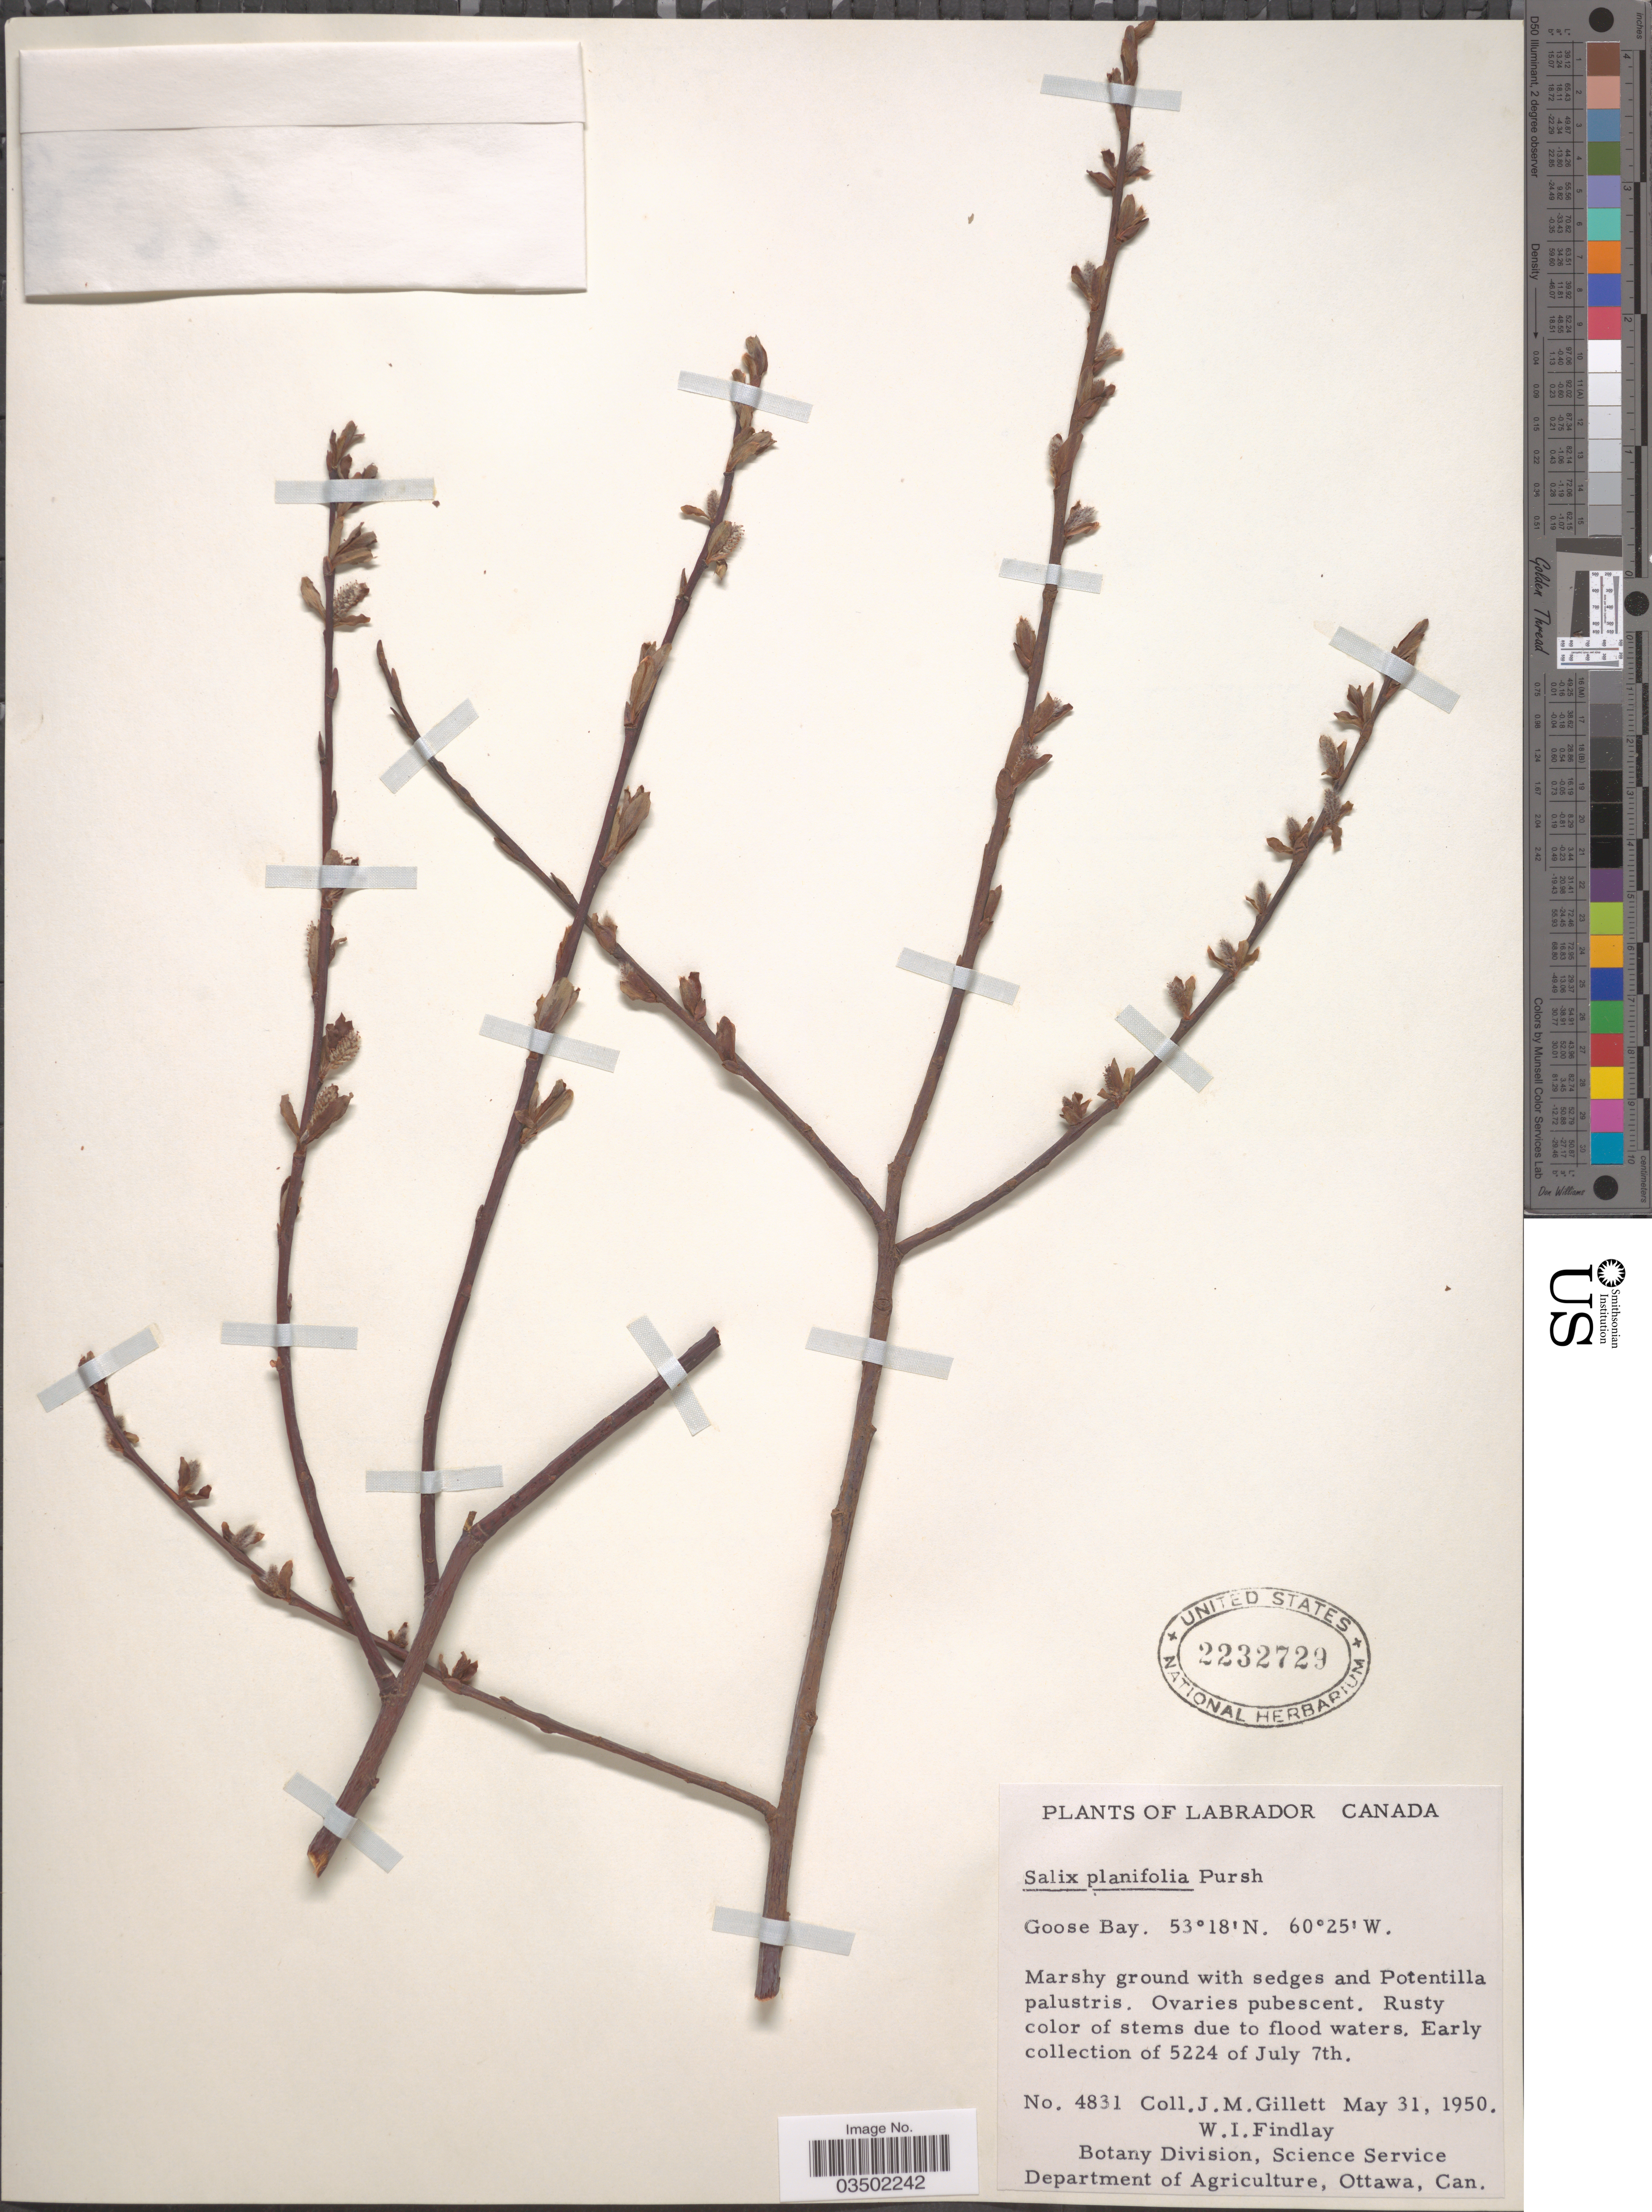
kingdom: Plantae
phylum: Tracheophyta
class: Magnoliopsida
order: Malpighiales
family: Salicaceae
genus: Salix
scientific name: Salix planifolia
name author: Pursh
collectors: J. M. Gillett & W. Findlay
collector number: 4831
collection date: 1950-05-31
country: Canada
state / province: Newfoundland and Labrador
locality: Labrador. Goose Bay.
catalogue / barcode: US 2232729